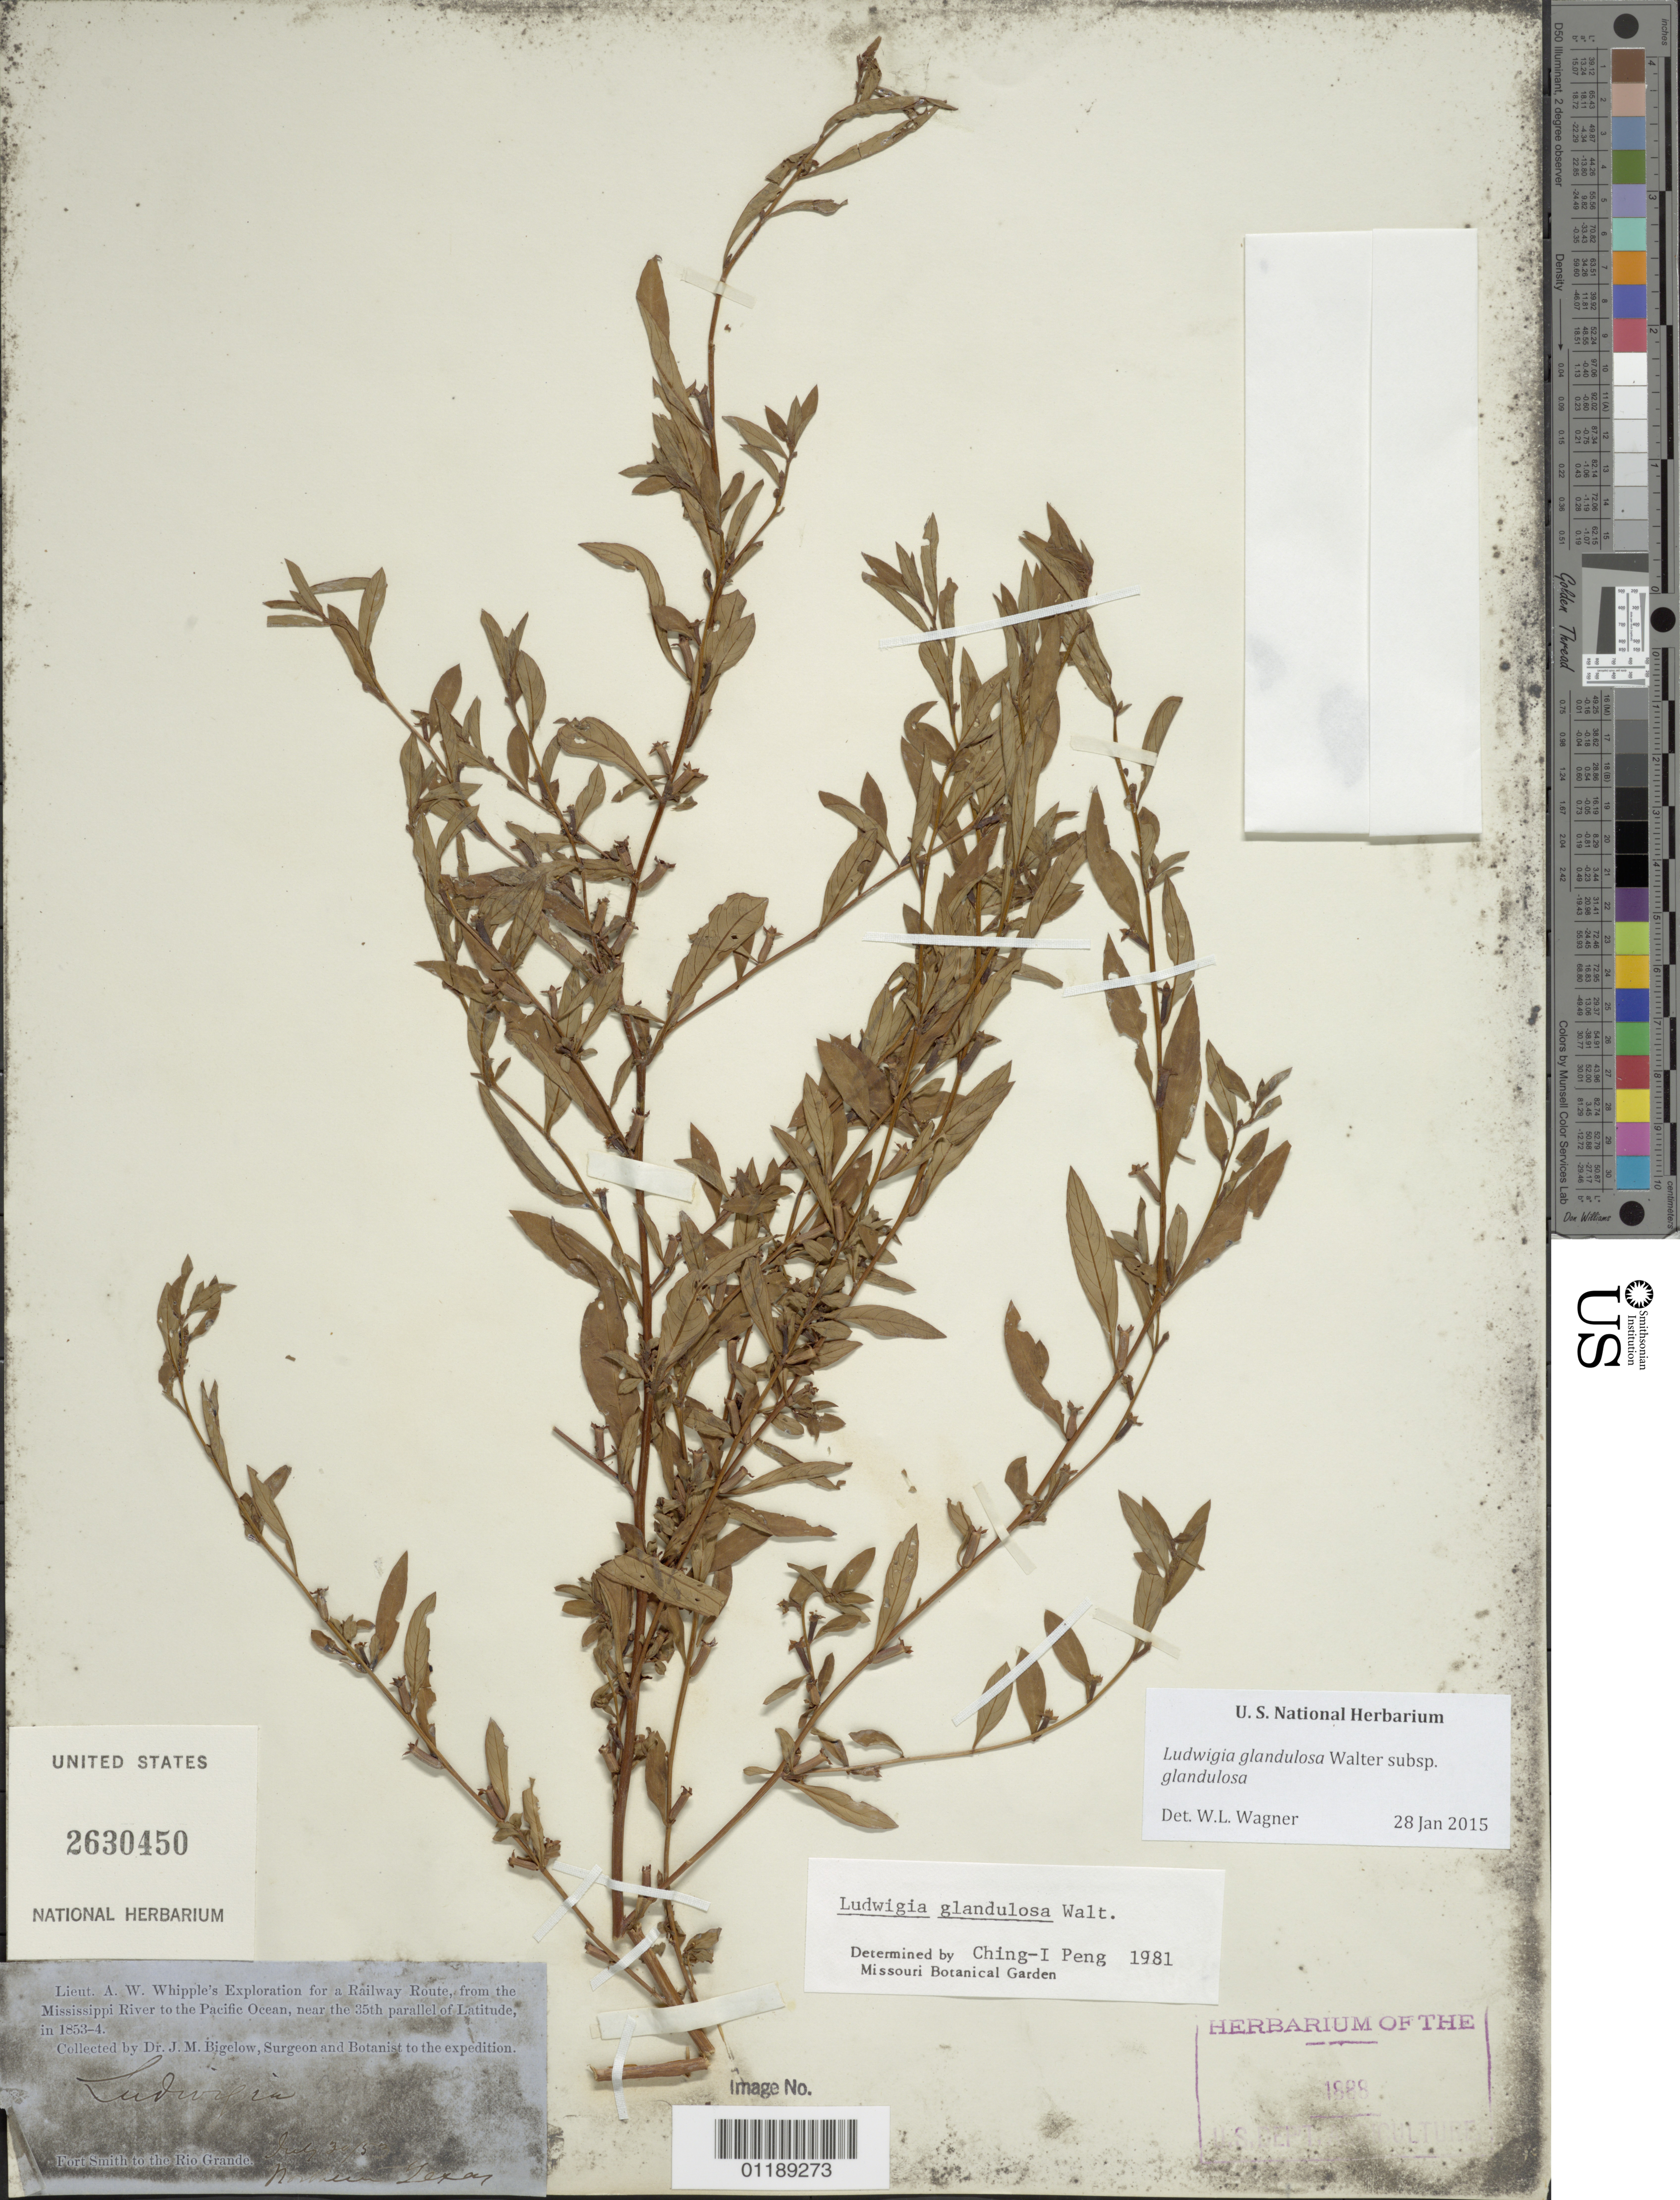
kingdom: Plantae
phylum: Tracheophyta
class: Magnoliopsida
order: Myrtales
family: Onagraceae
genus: Ludwigia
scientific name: Ludwigia glandulosa subsp. glandulosa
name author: Walter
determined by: Wagner, W. L., (BOT), Smithsonian Institution - National Museum of Natural History (UNITED STATES)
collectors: J. M. Bigelow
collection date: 1853-07-30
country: United States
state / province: Texas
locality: Fort Smith to the Rio Grande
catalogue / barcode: US 2630450